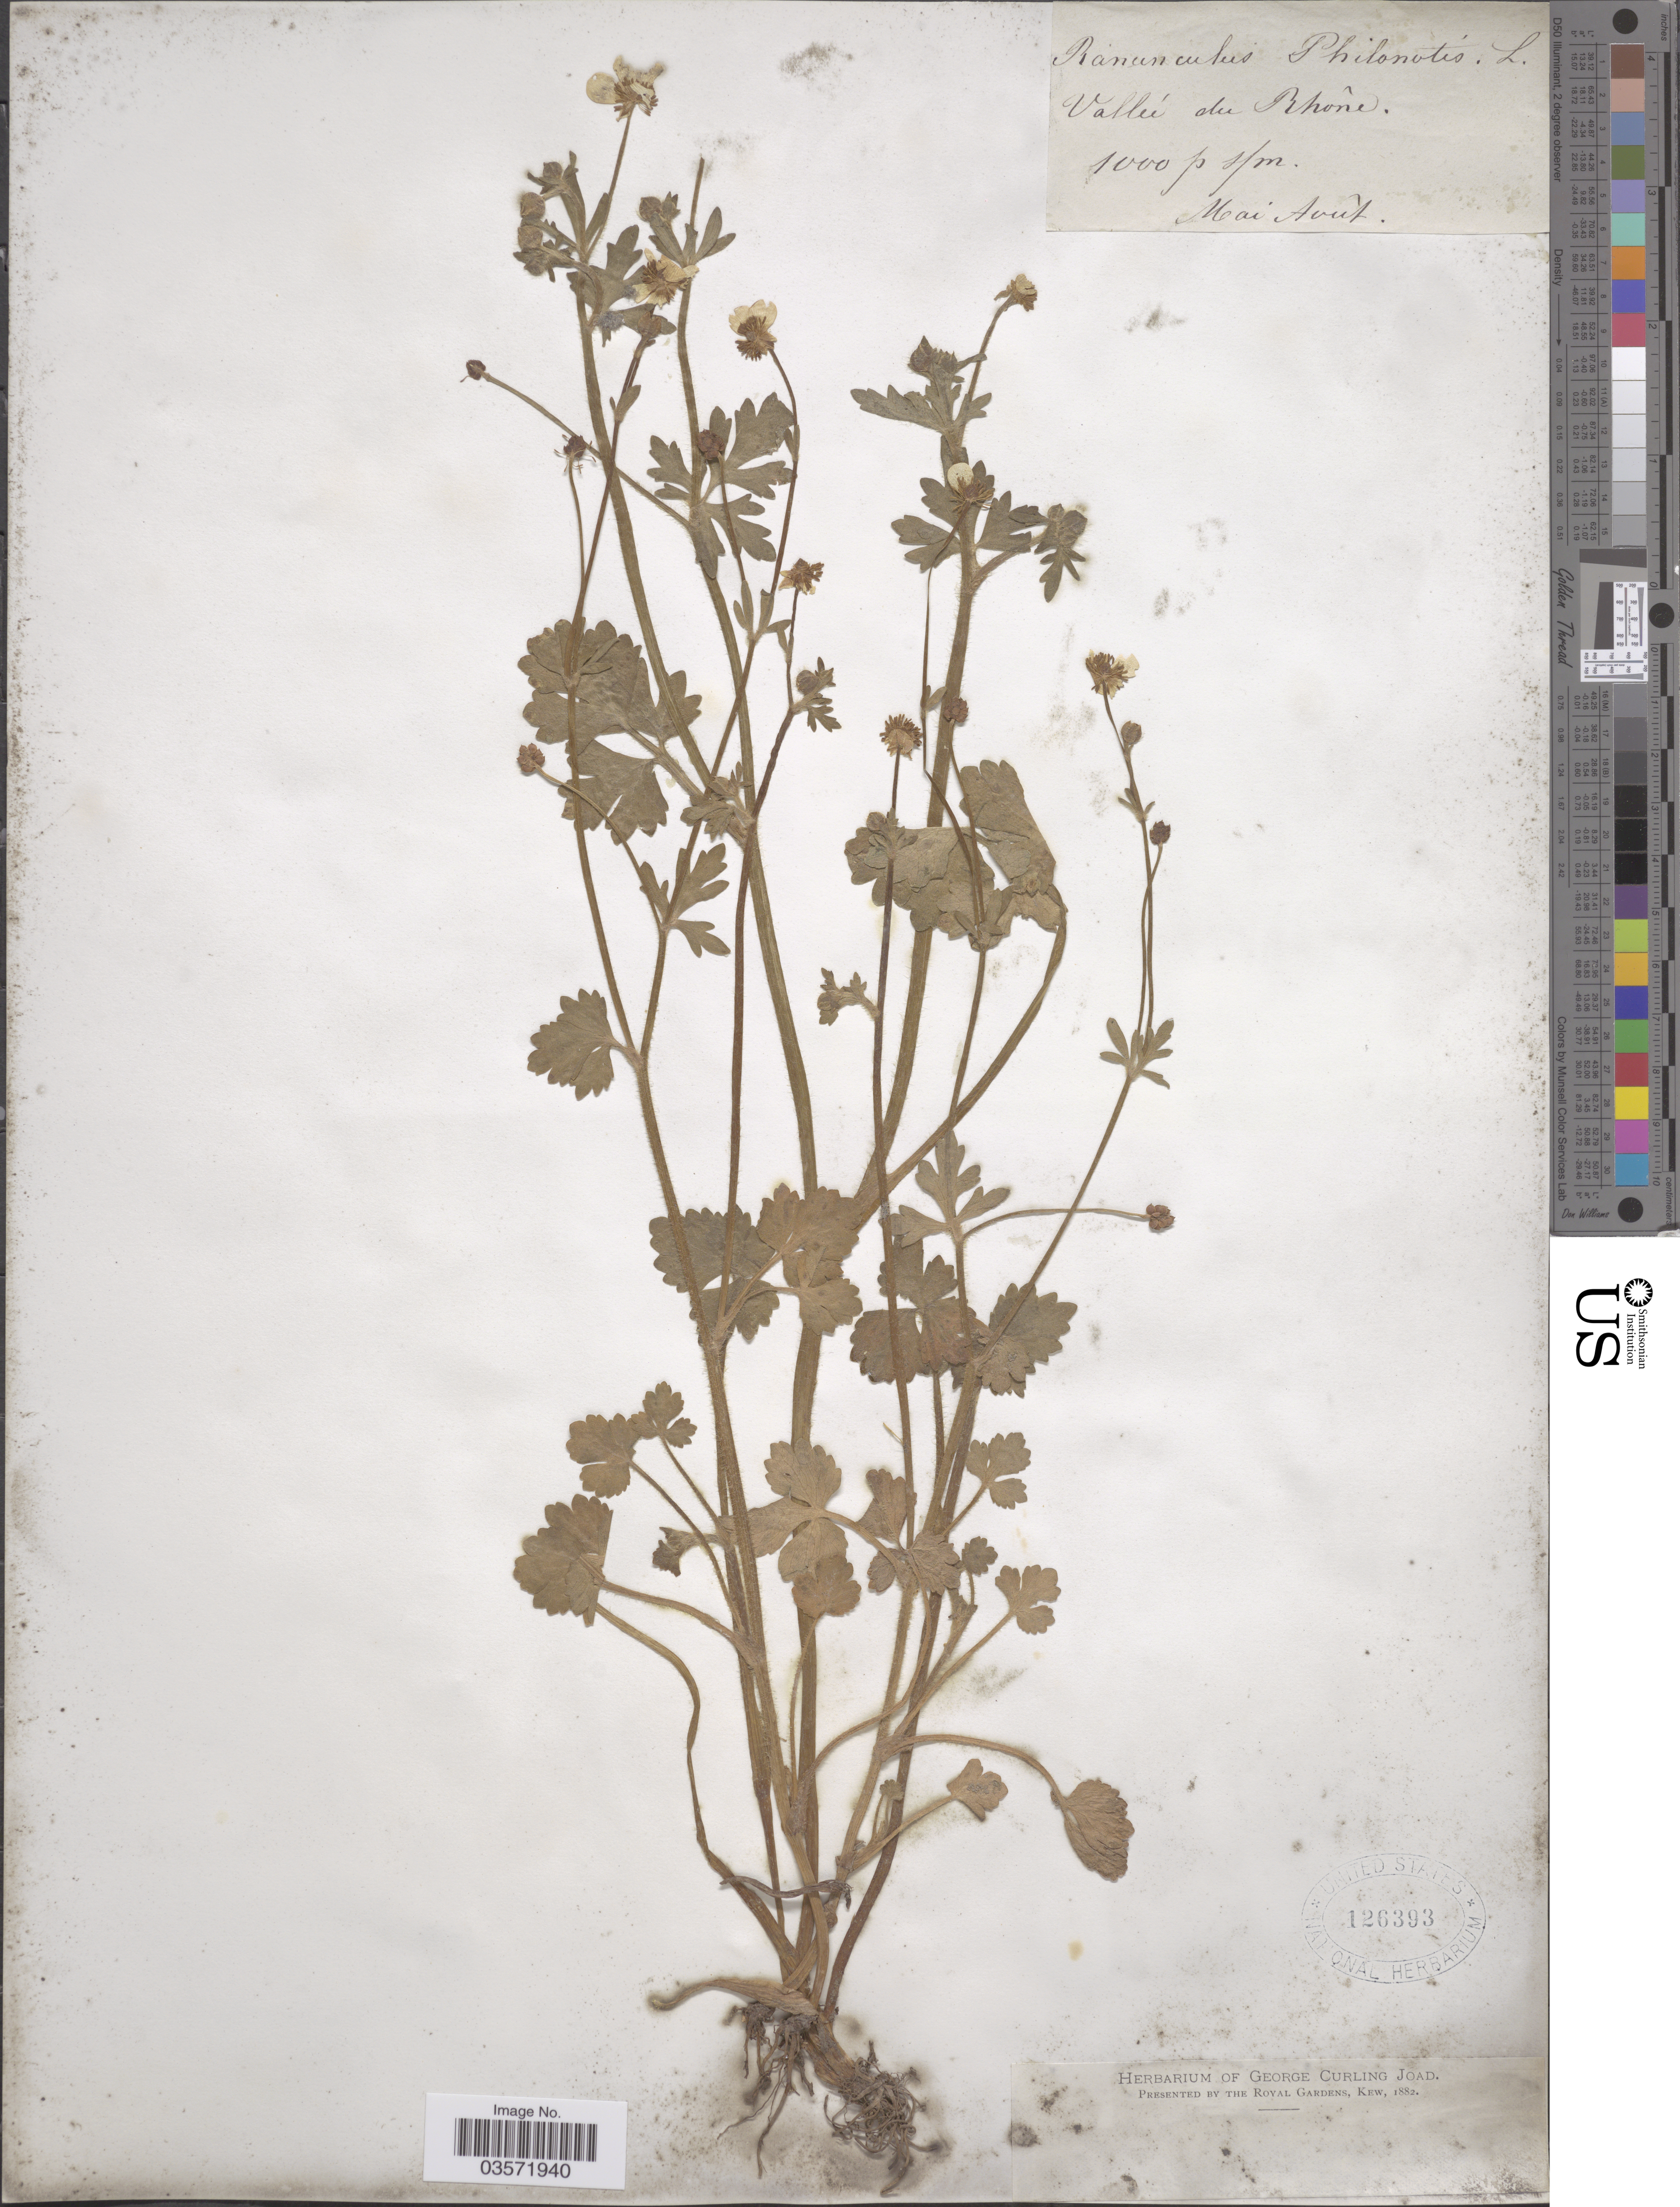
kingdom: Plantae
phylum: Tracheophyta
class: Magnoliopsida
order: Ranunculales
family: Ranunculaceae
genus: Ranunculus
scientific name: Ranunculus philonotis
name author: Ehrh.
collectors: ex herb. George Curling Joad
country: France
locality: Vallée du Rhône.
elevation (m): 305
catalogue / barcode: US 126393